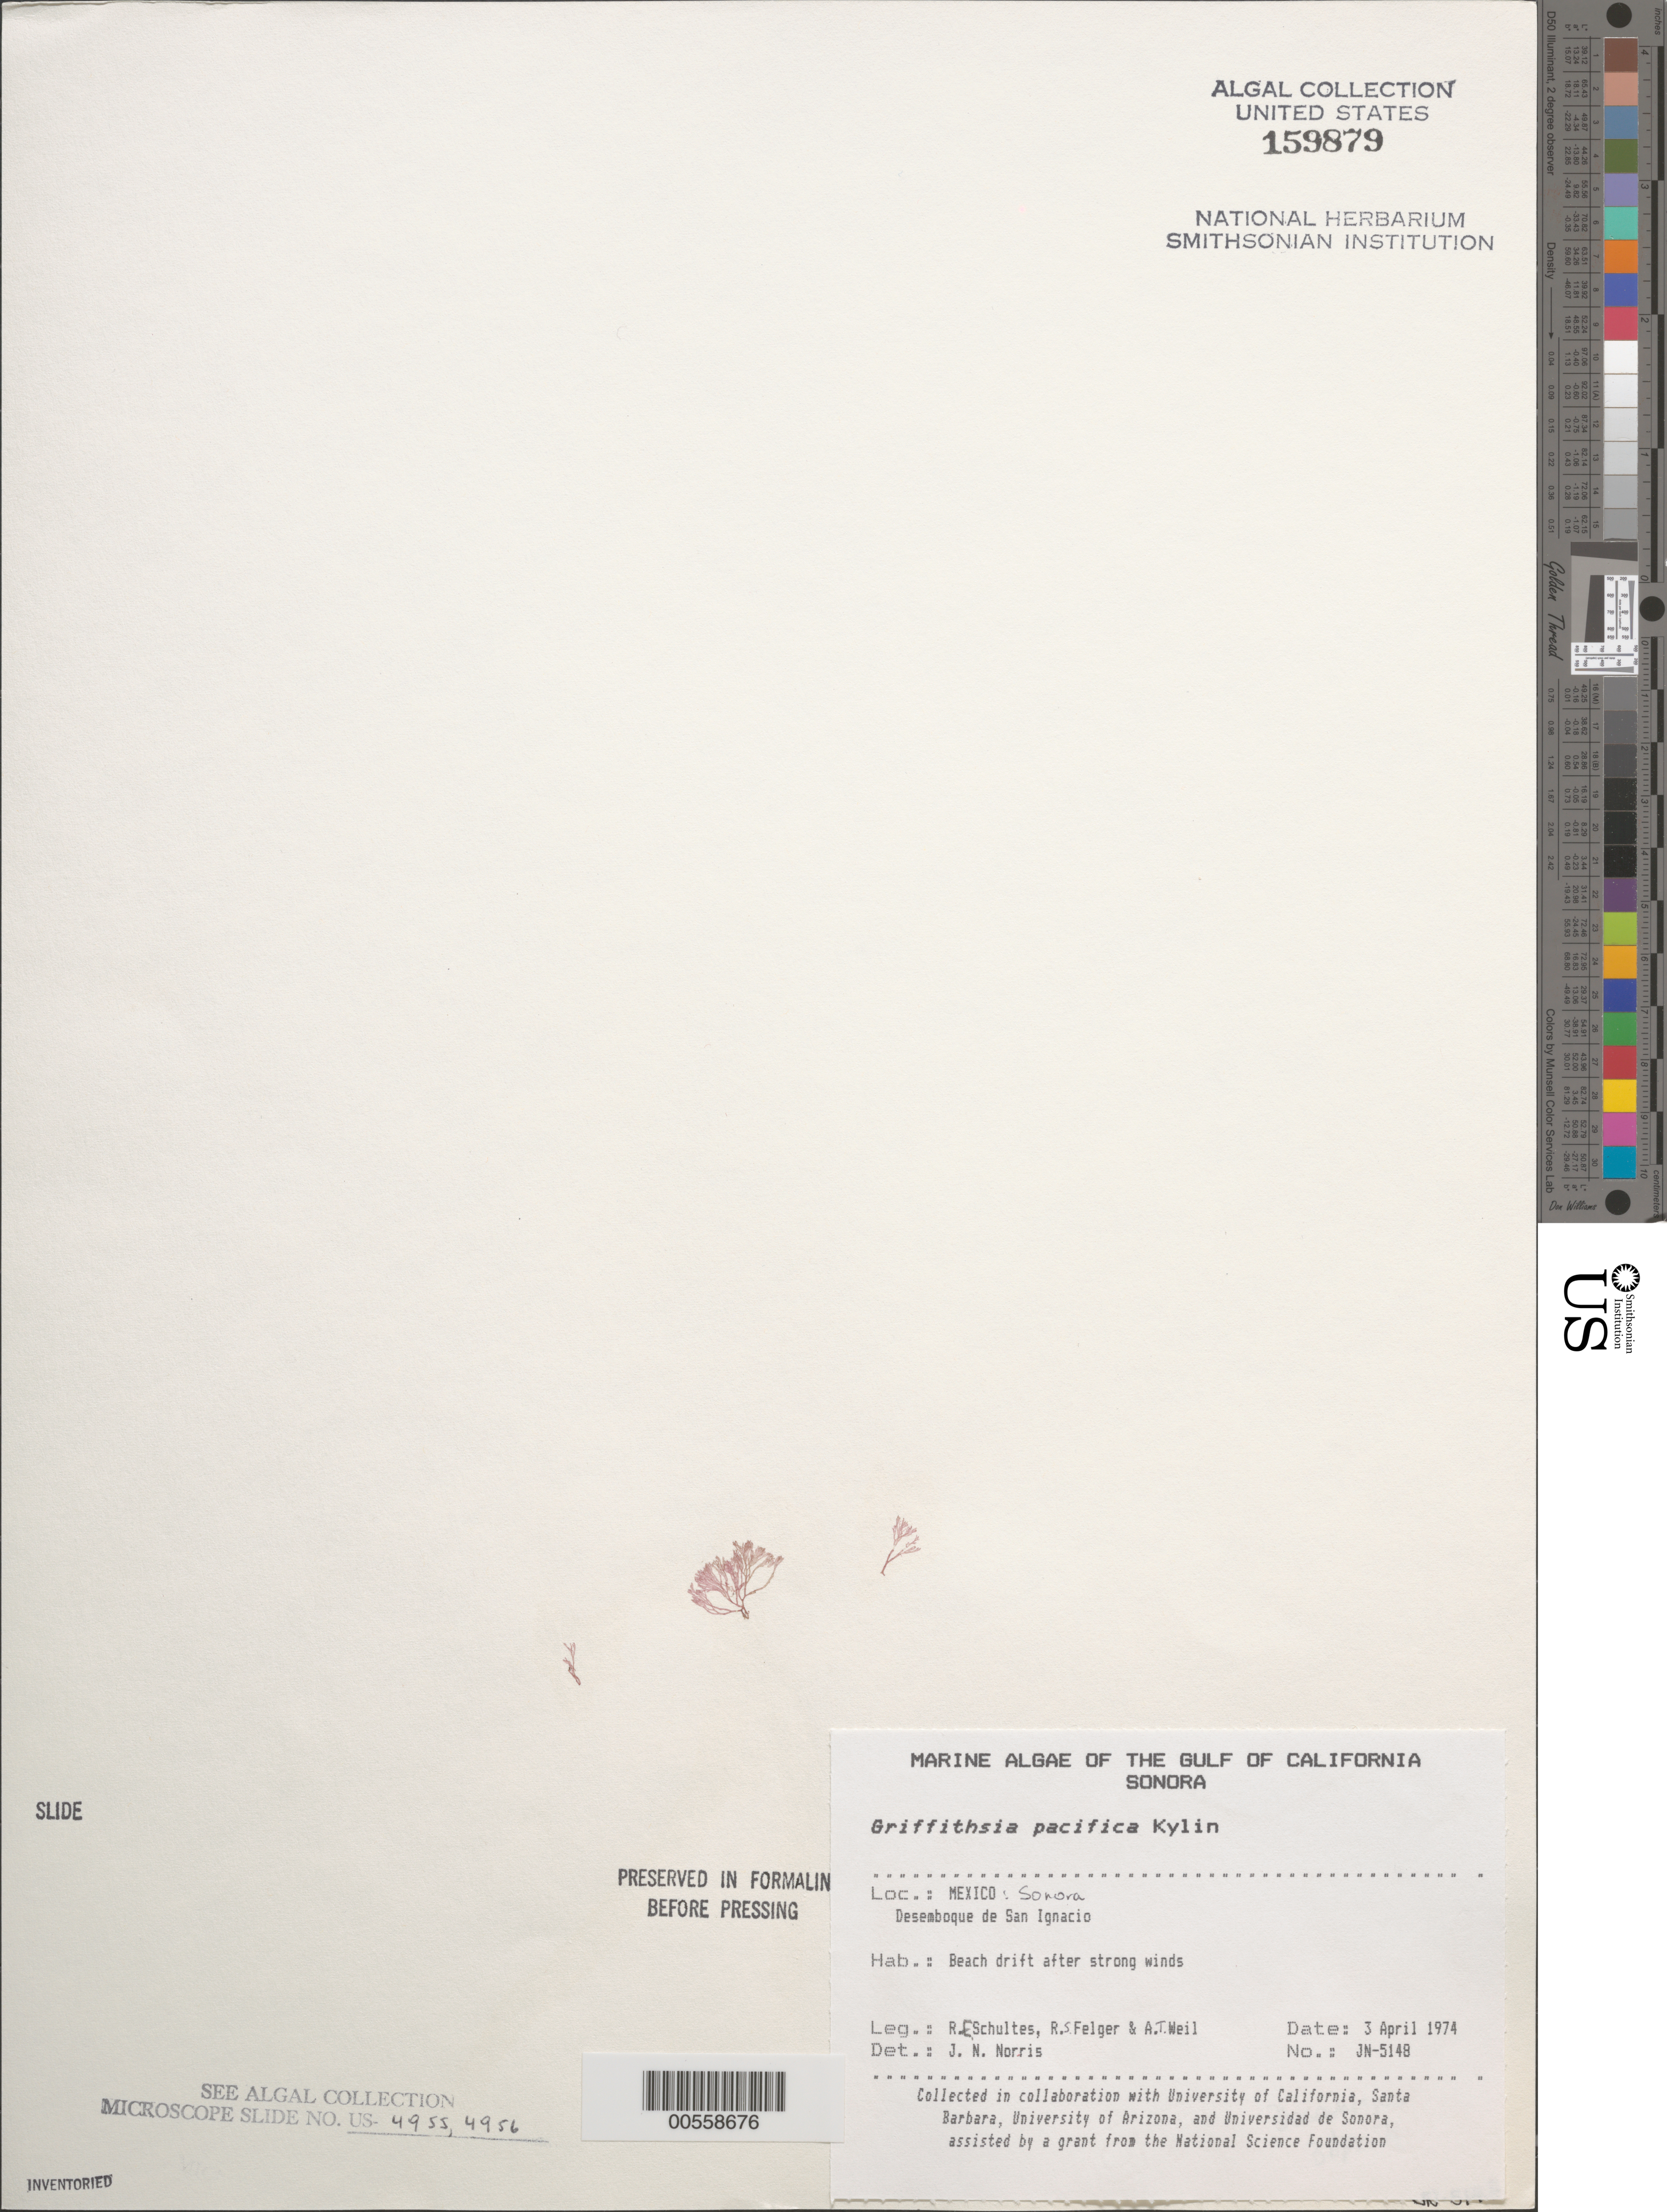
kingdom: Plantae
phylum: Rhodophyta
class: Florideophyceae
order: Ceramiales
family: Wrangeliaceae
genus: Griffithsia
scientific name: Griffithsia pacifica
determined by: Norris, James N.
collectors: R. E. Schultes, R. S. Felger & A. T. Weil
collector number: JN-5148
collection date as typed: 03 Apr 1974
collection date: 1974-04-03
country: Mexico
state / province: Sonora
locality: Desemboque de San Ignacio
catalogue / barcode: US 159879